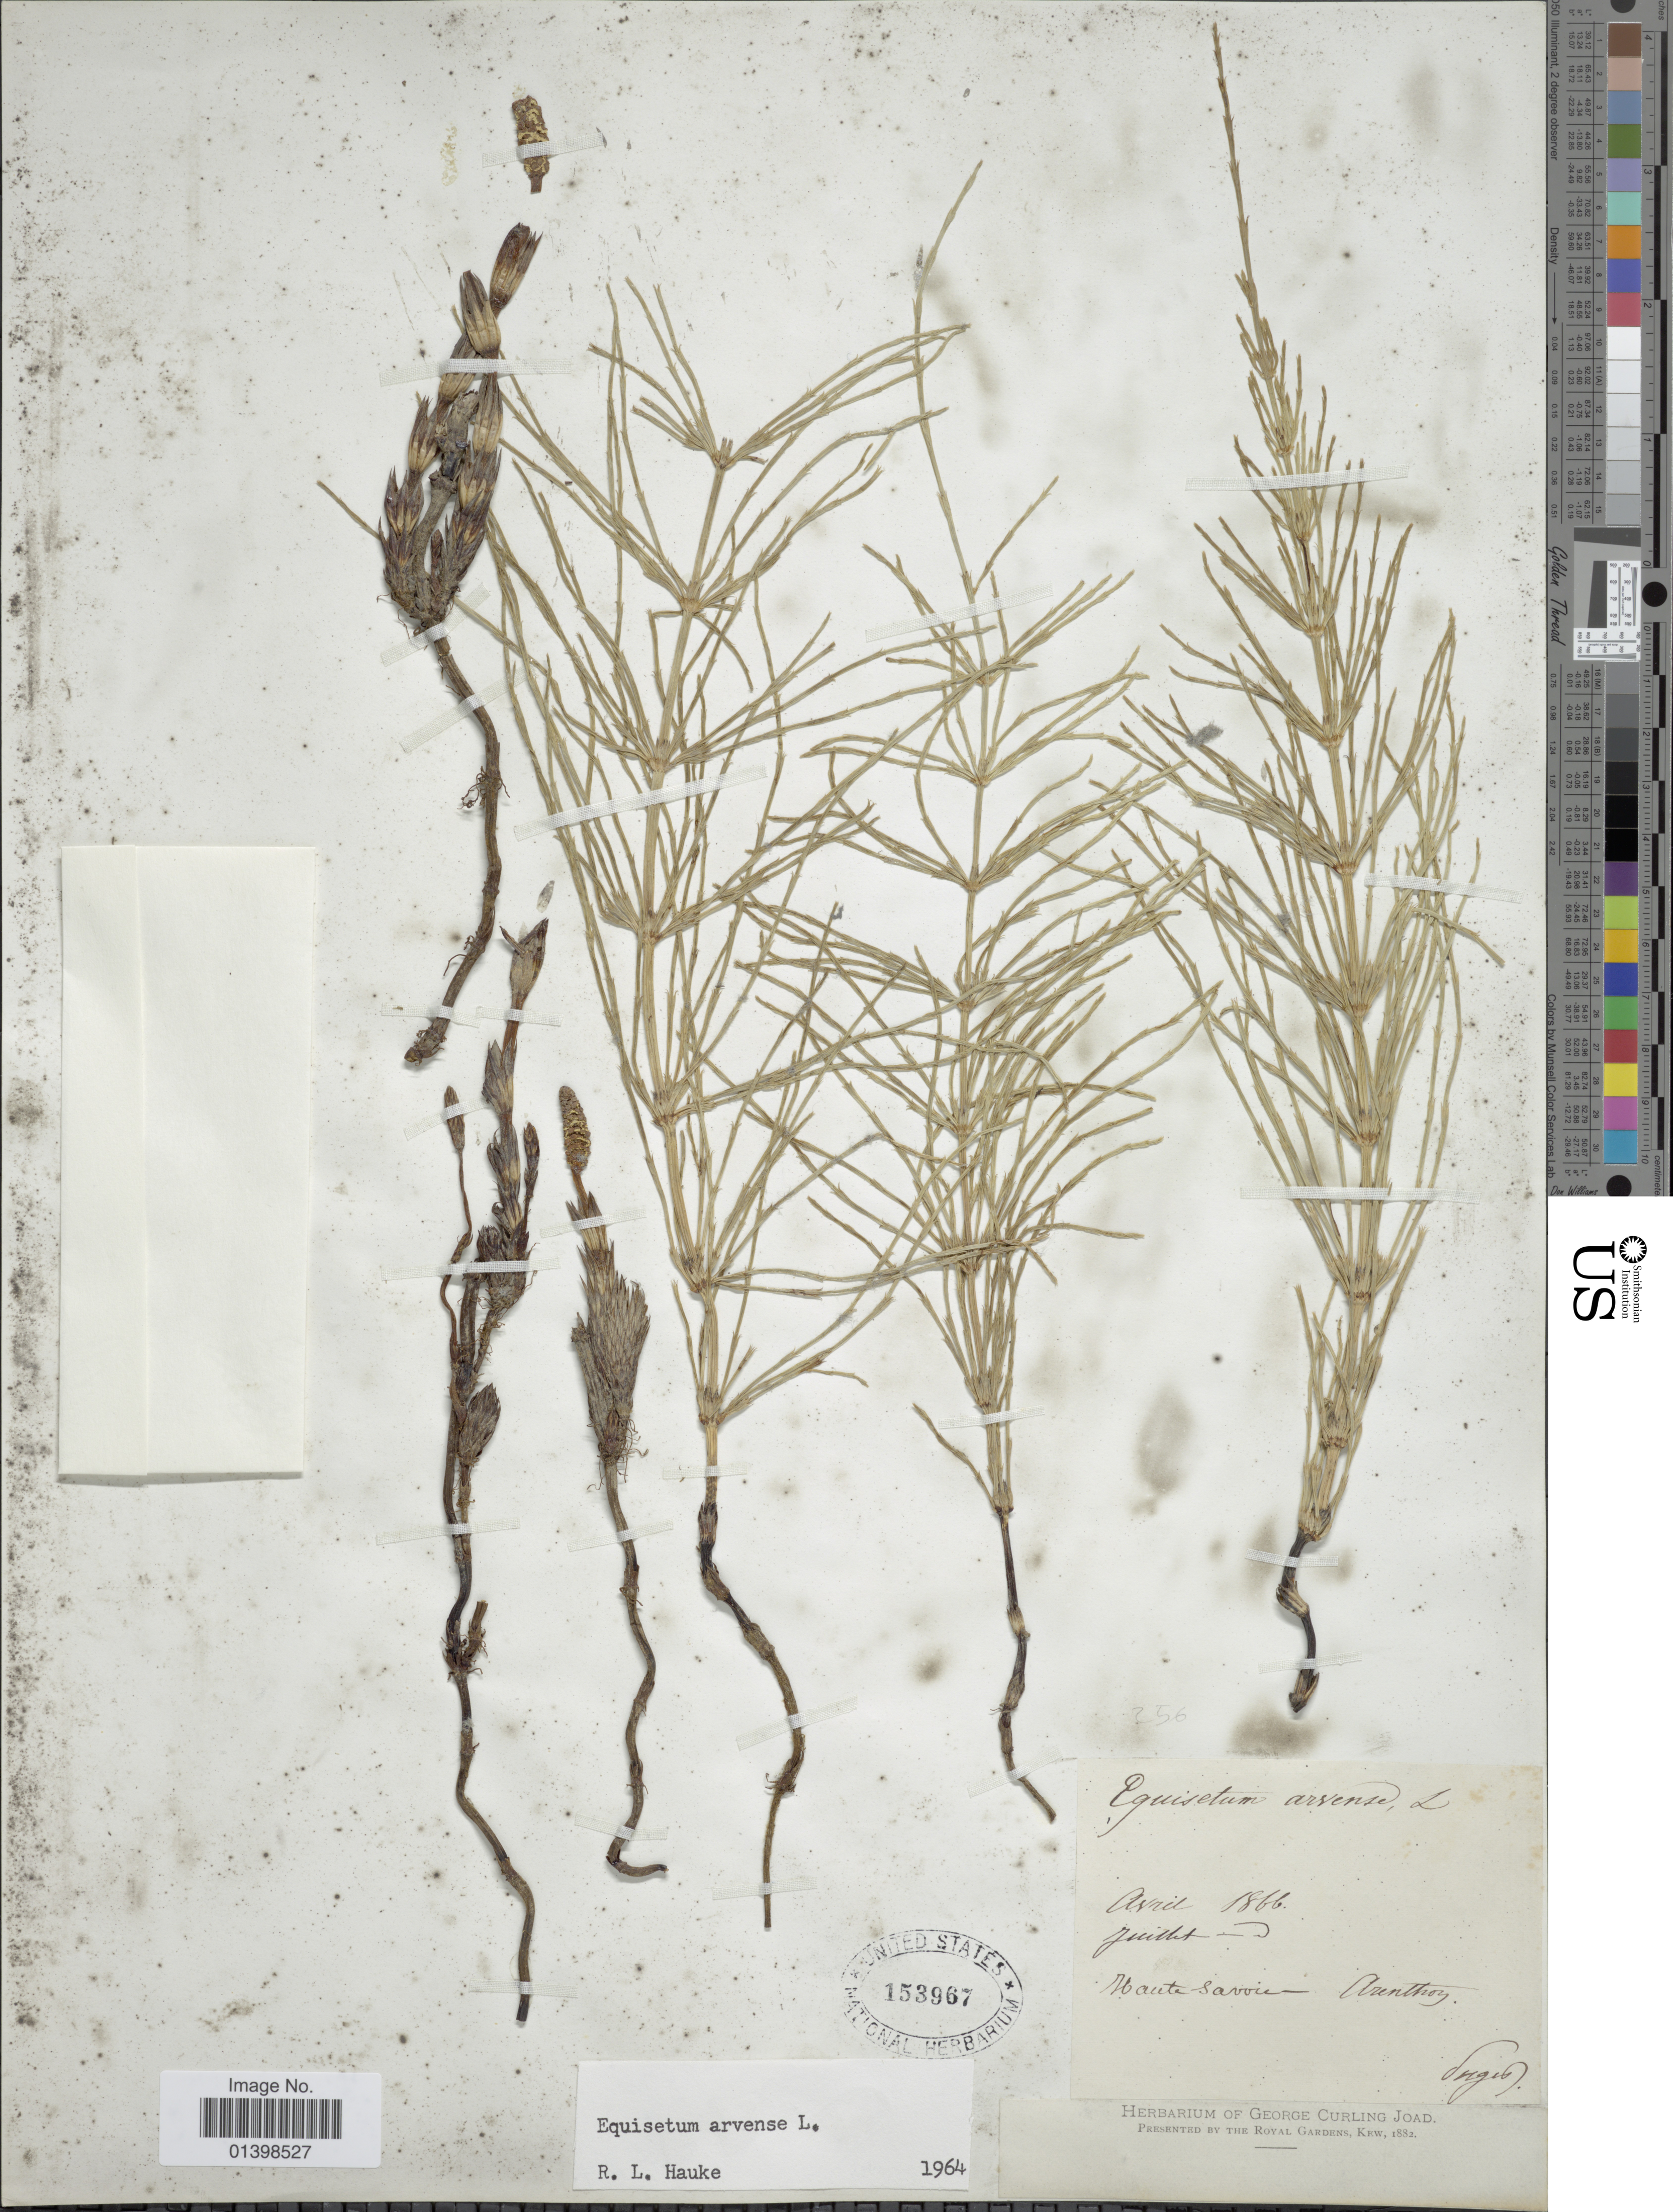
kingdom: Plantae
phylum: Tracheophyta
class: Polypodiopsida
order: Equisetales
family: Equisetaceae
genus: Equisetum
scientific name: Equisetum arvense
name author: L.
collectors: Inges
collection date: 1866-04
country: France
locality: Haute Savoie - Arenthoy [interpreted]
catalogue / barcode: US 153967